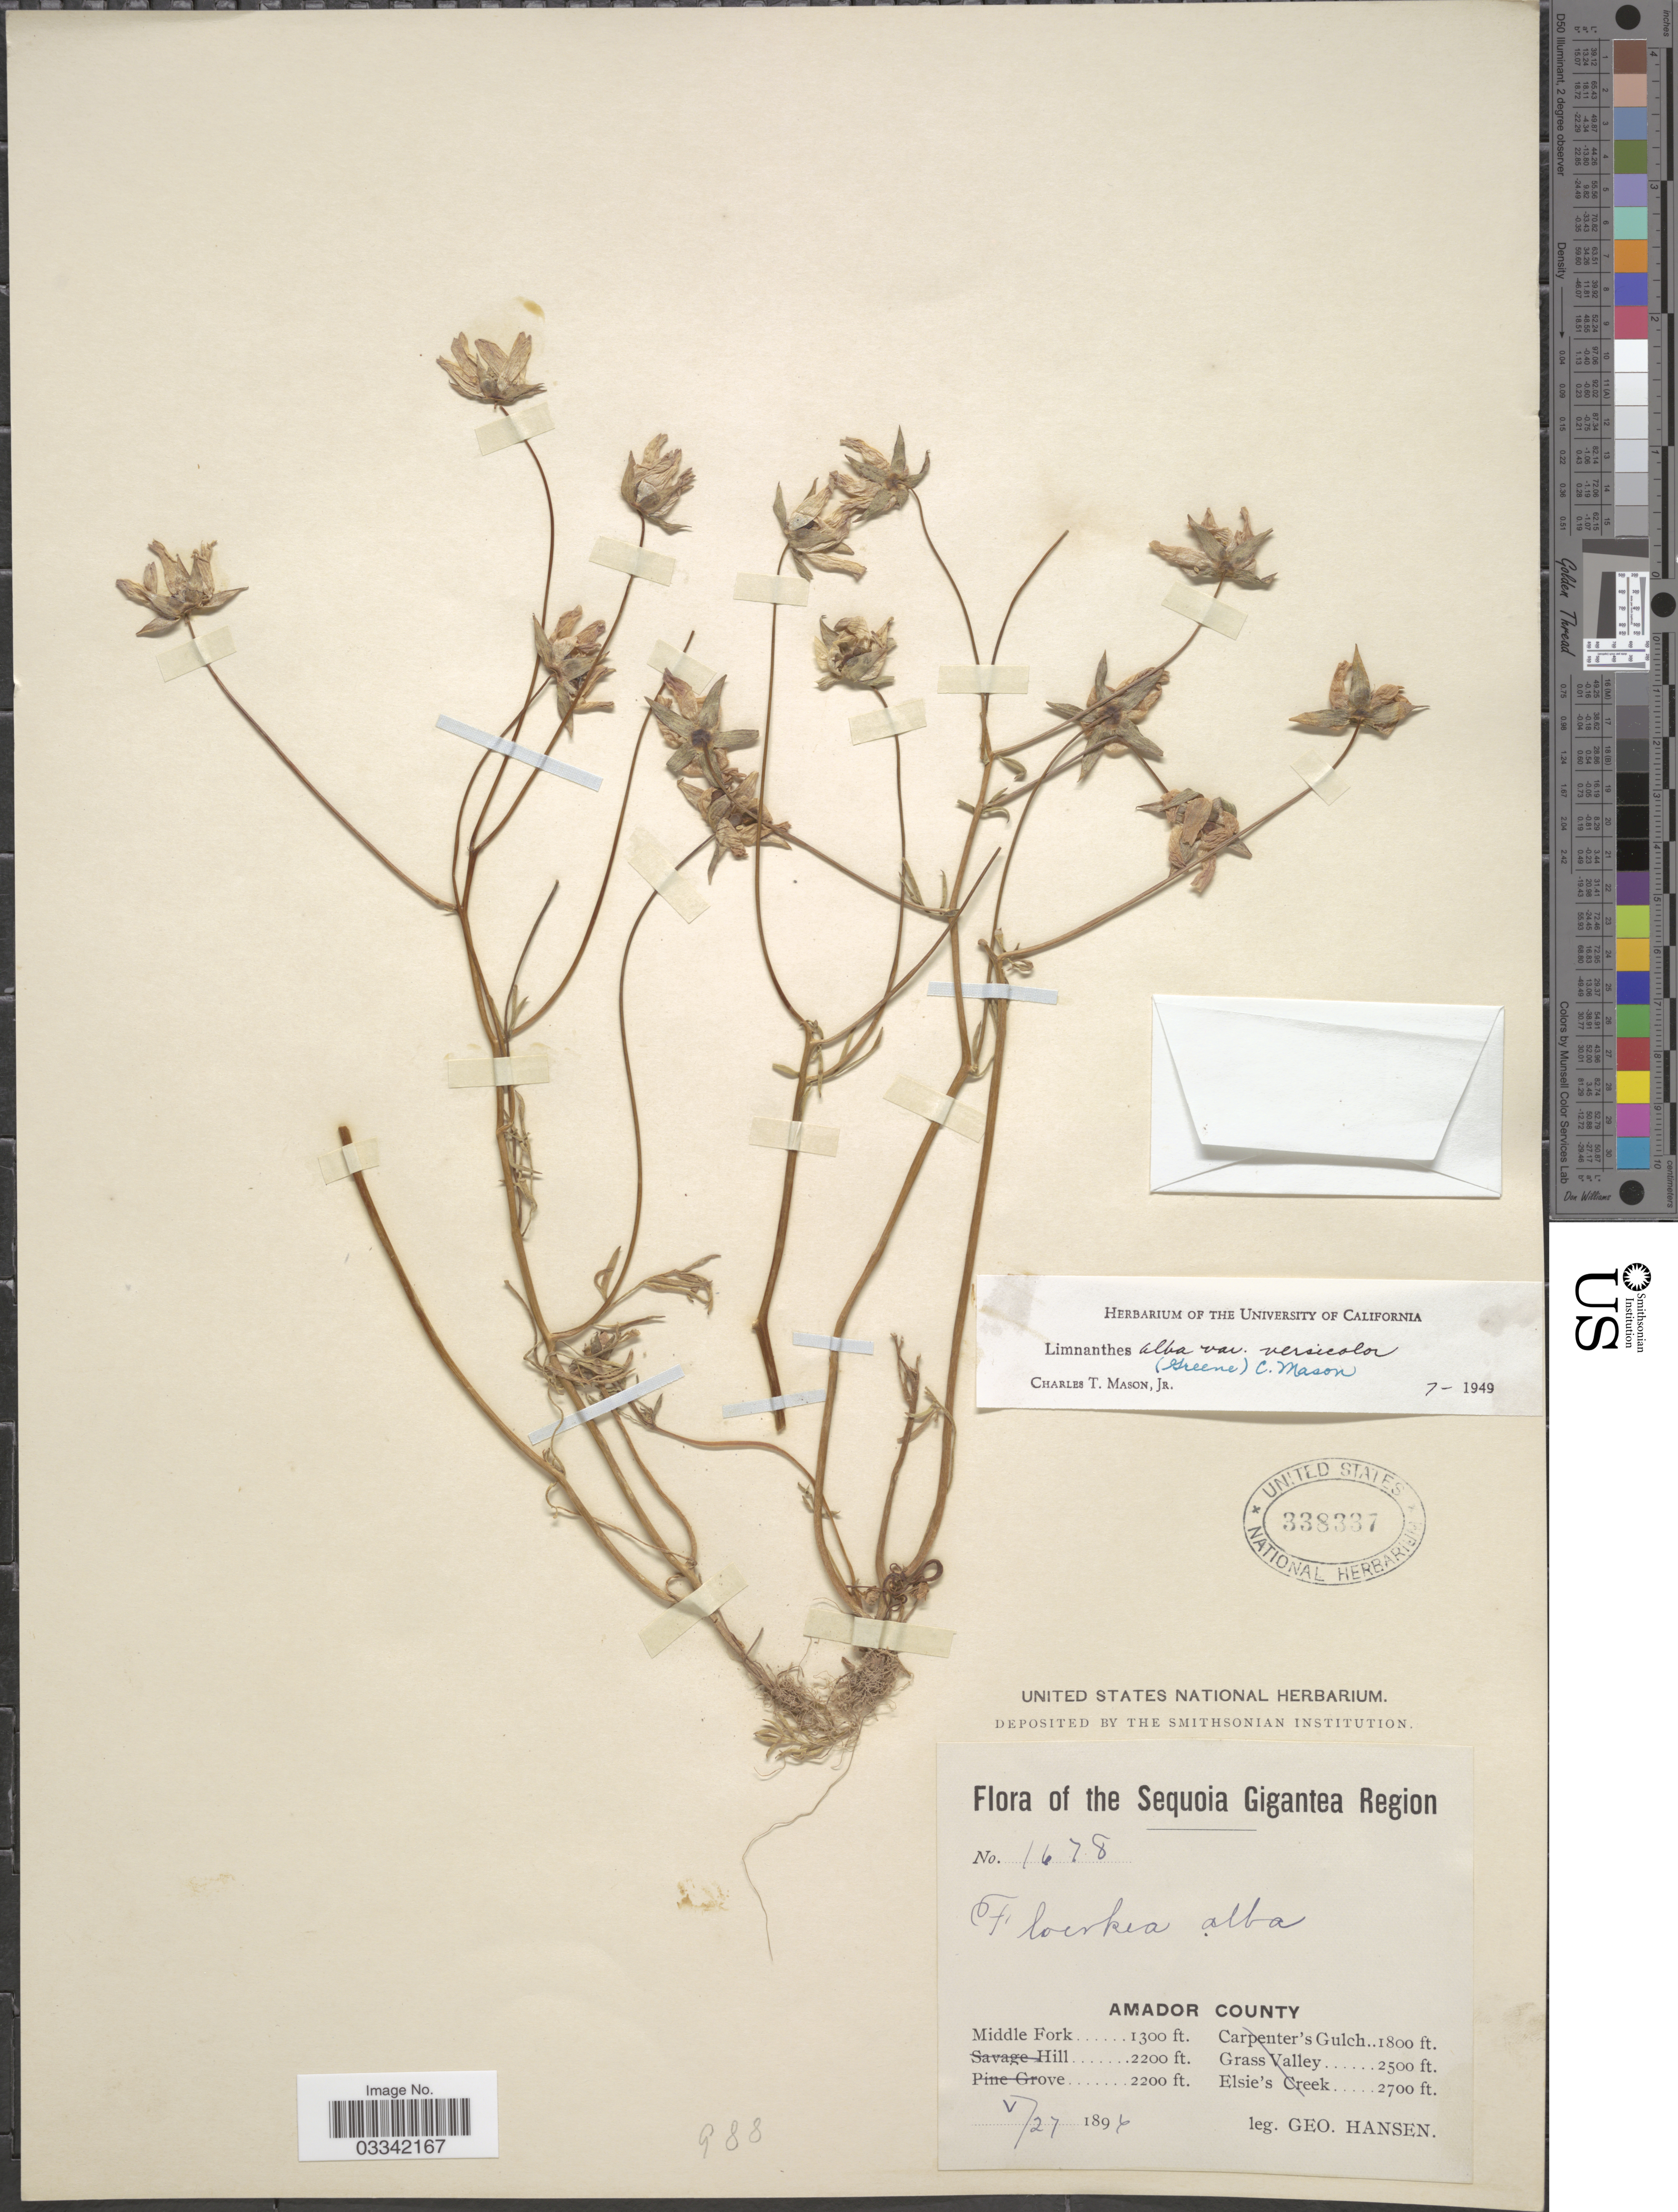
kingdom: Plantae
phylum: Tracheophyta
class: Magnoliopsida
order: Brassicales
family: Limnanthaceae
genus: Limnanthes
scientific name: Limnanthes alba var. versicolor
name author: (Greene) C.T. Mason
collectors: G. Hansen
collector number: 1678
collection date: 1894-05-27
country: United States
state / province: California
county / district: Amador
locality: Sequoia Gigantea Region, Amador County, Middle Fork.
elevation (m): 396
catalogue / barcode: US 338337